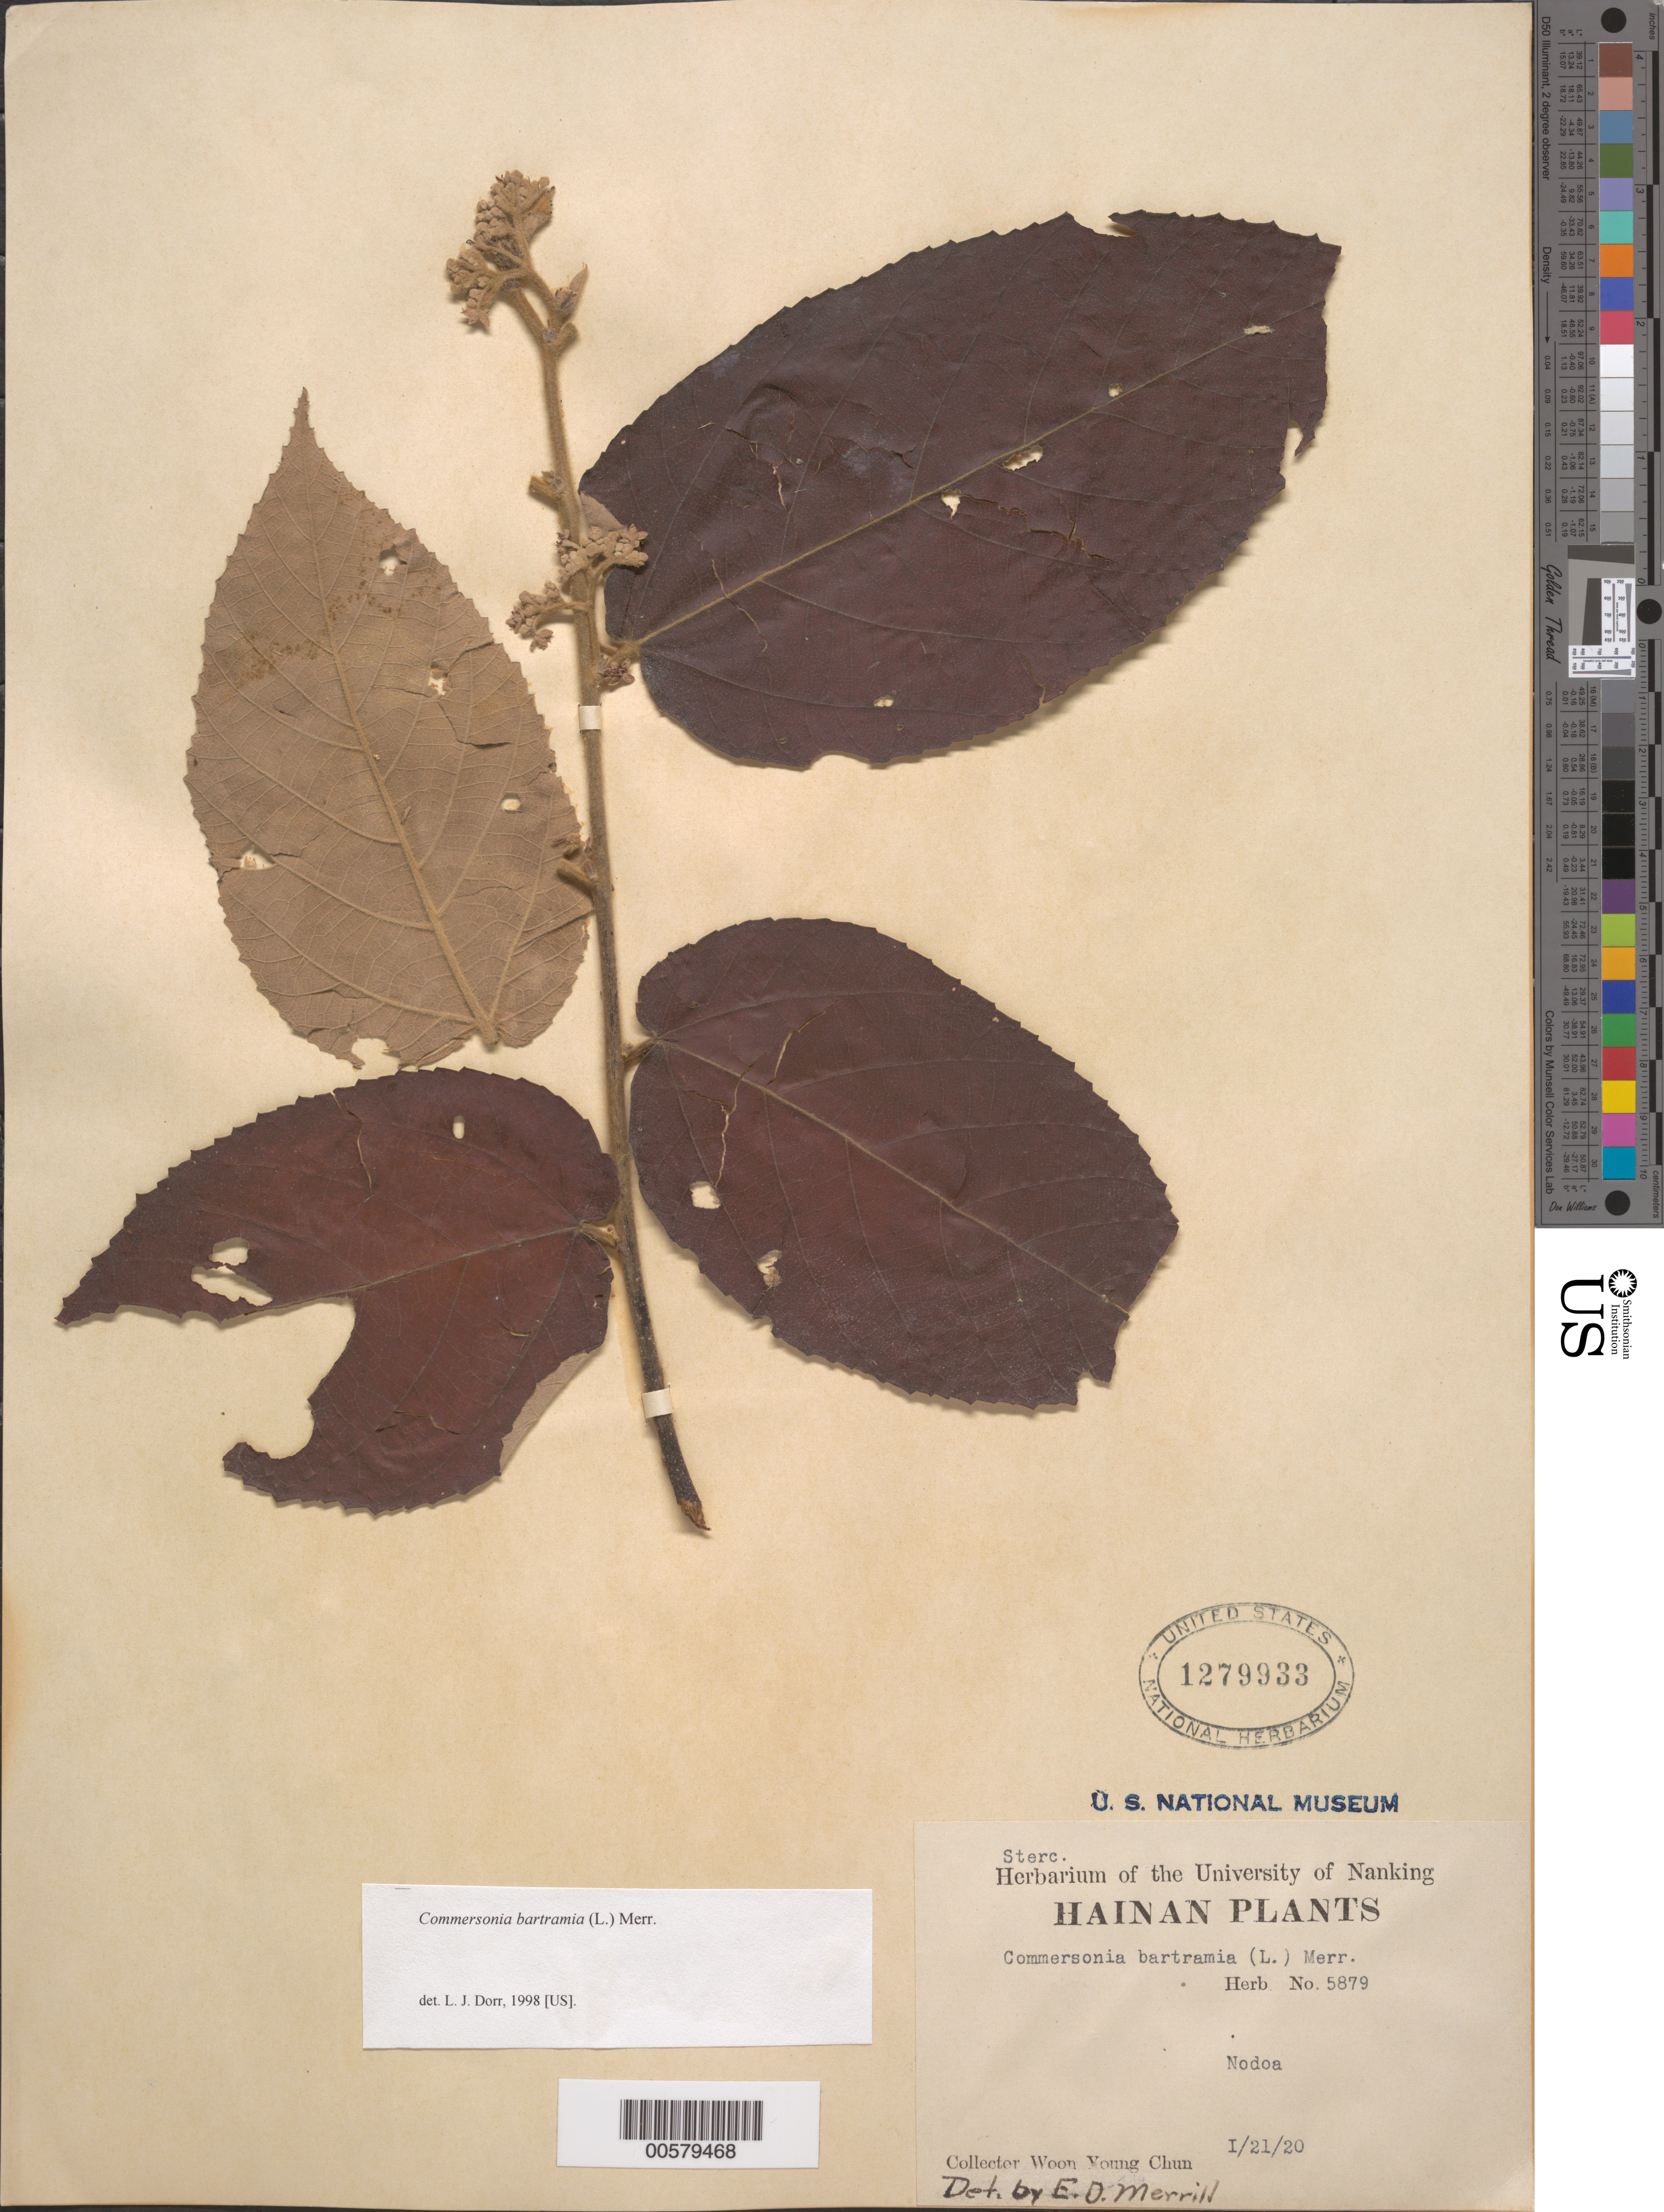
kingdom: Plantae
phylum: Tracheophyta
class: Magnoliopsida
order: Malvales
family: Malvaceae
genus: Commersonia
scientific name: Commersonia bartramia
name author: (L.) Merr.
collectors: W. Y. Chun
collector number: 5879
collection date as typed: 21 Jan 1920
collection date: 1920-01-21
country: China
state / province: Hainan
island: Hainan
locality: Nodoa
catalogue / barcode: US 1279933